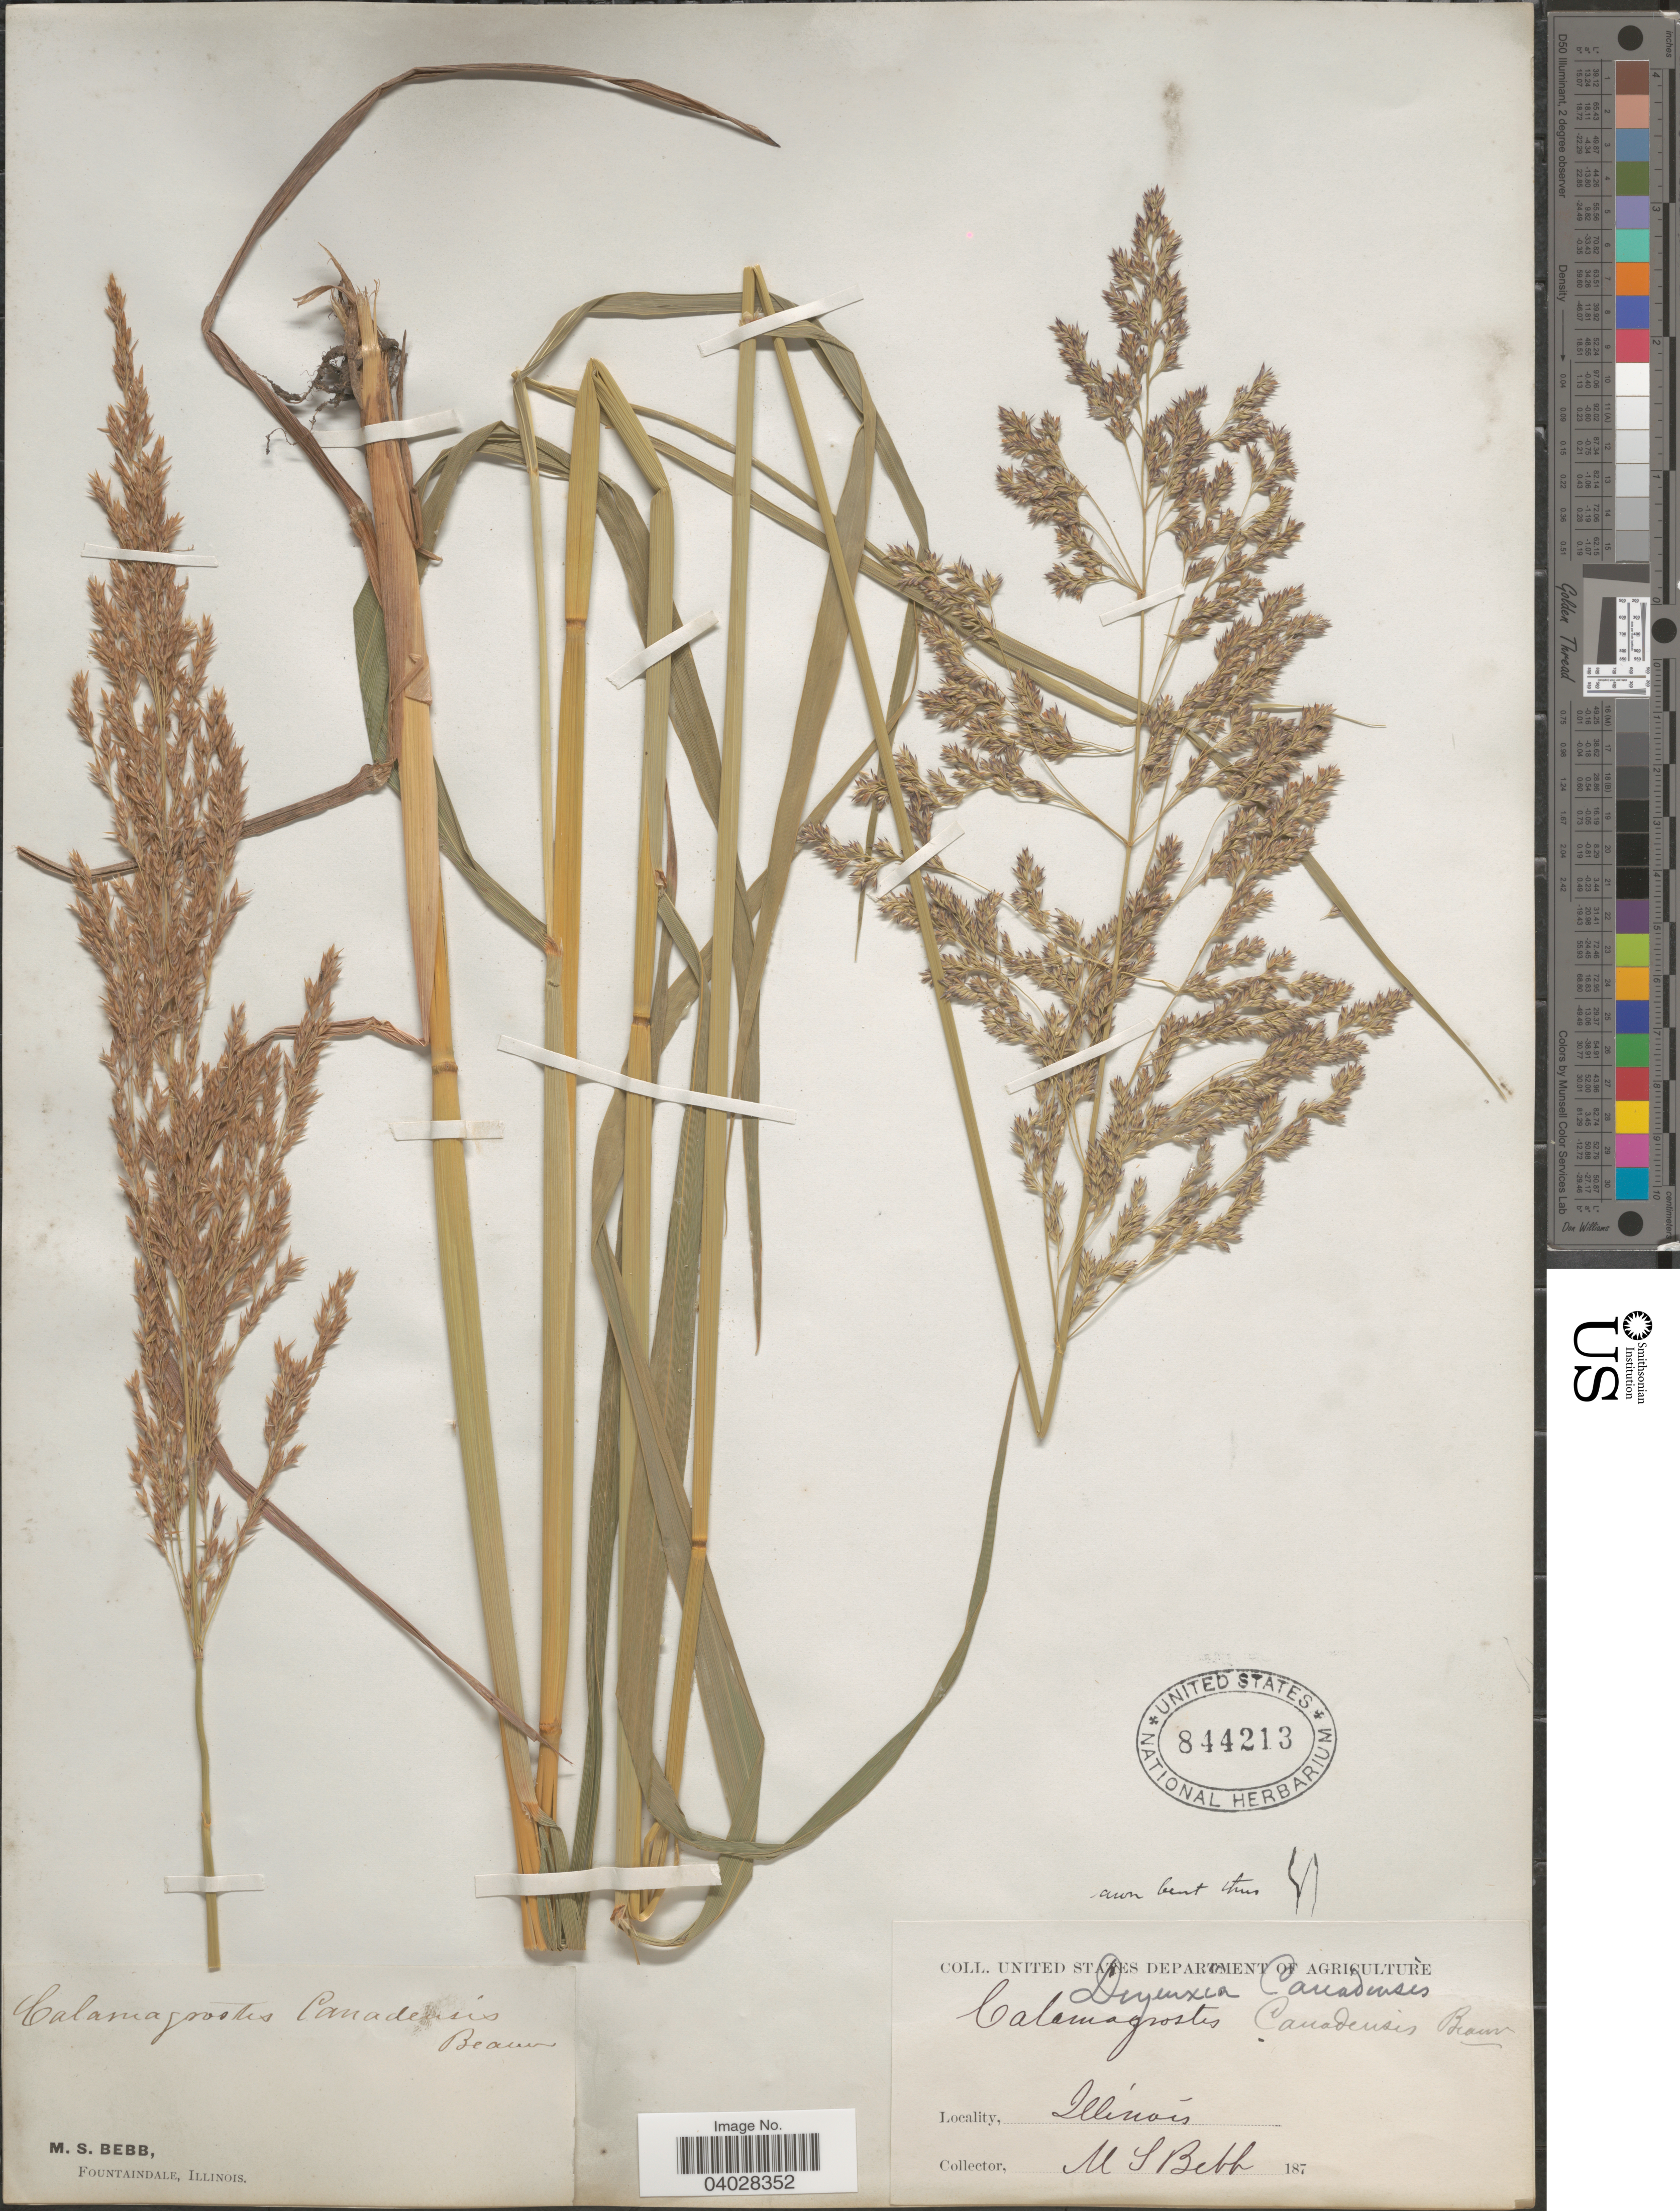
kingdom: Plantae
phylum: Tracheophyta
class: Liliopsida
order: Poales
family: Poaceae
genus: Calamagrostis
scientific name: Calamagrostis canadensis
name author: (Michx.) P. Beauv.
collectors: M. Bebb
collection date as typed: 187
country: United States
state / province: Illinois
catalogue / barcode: US 844213